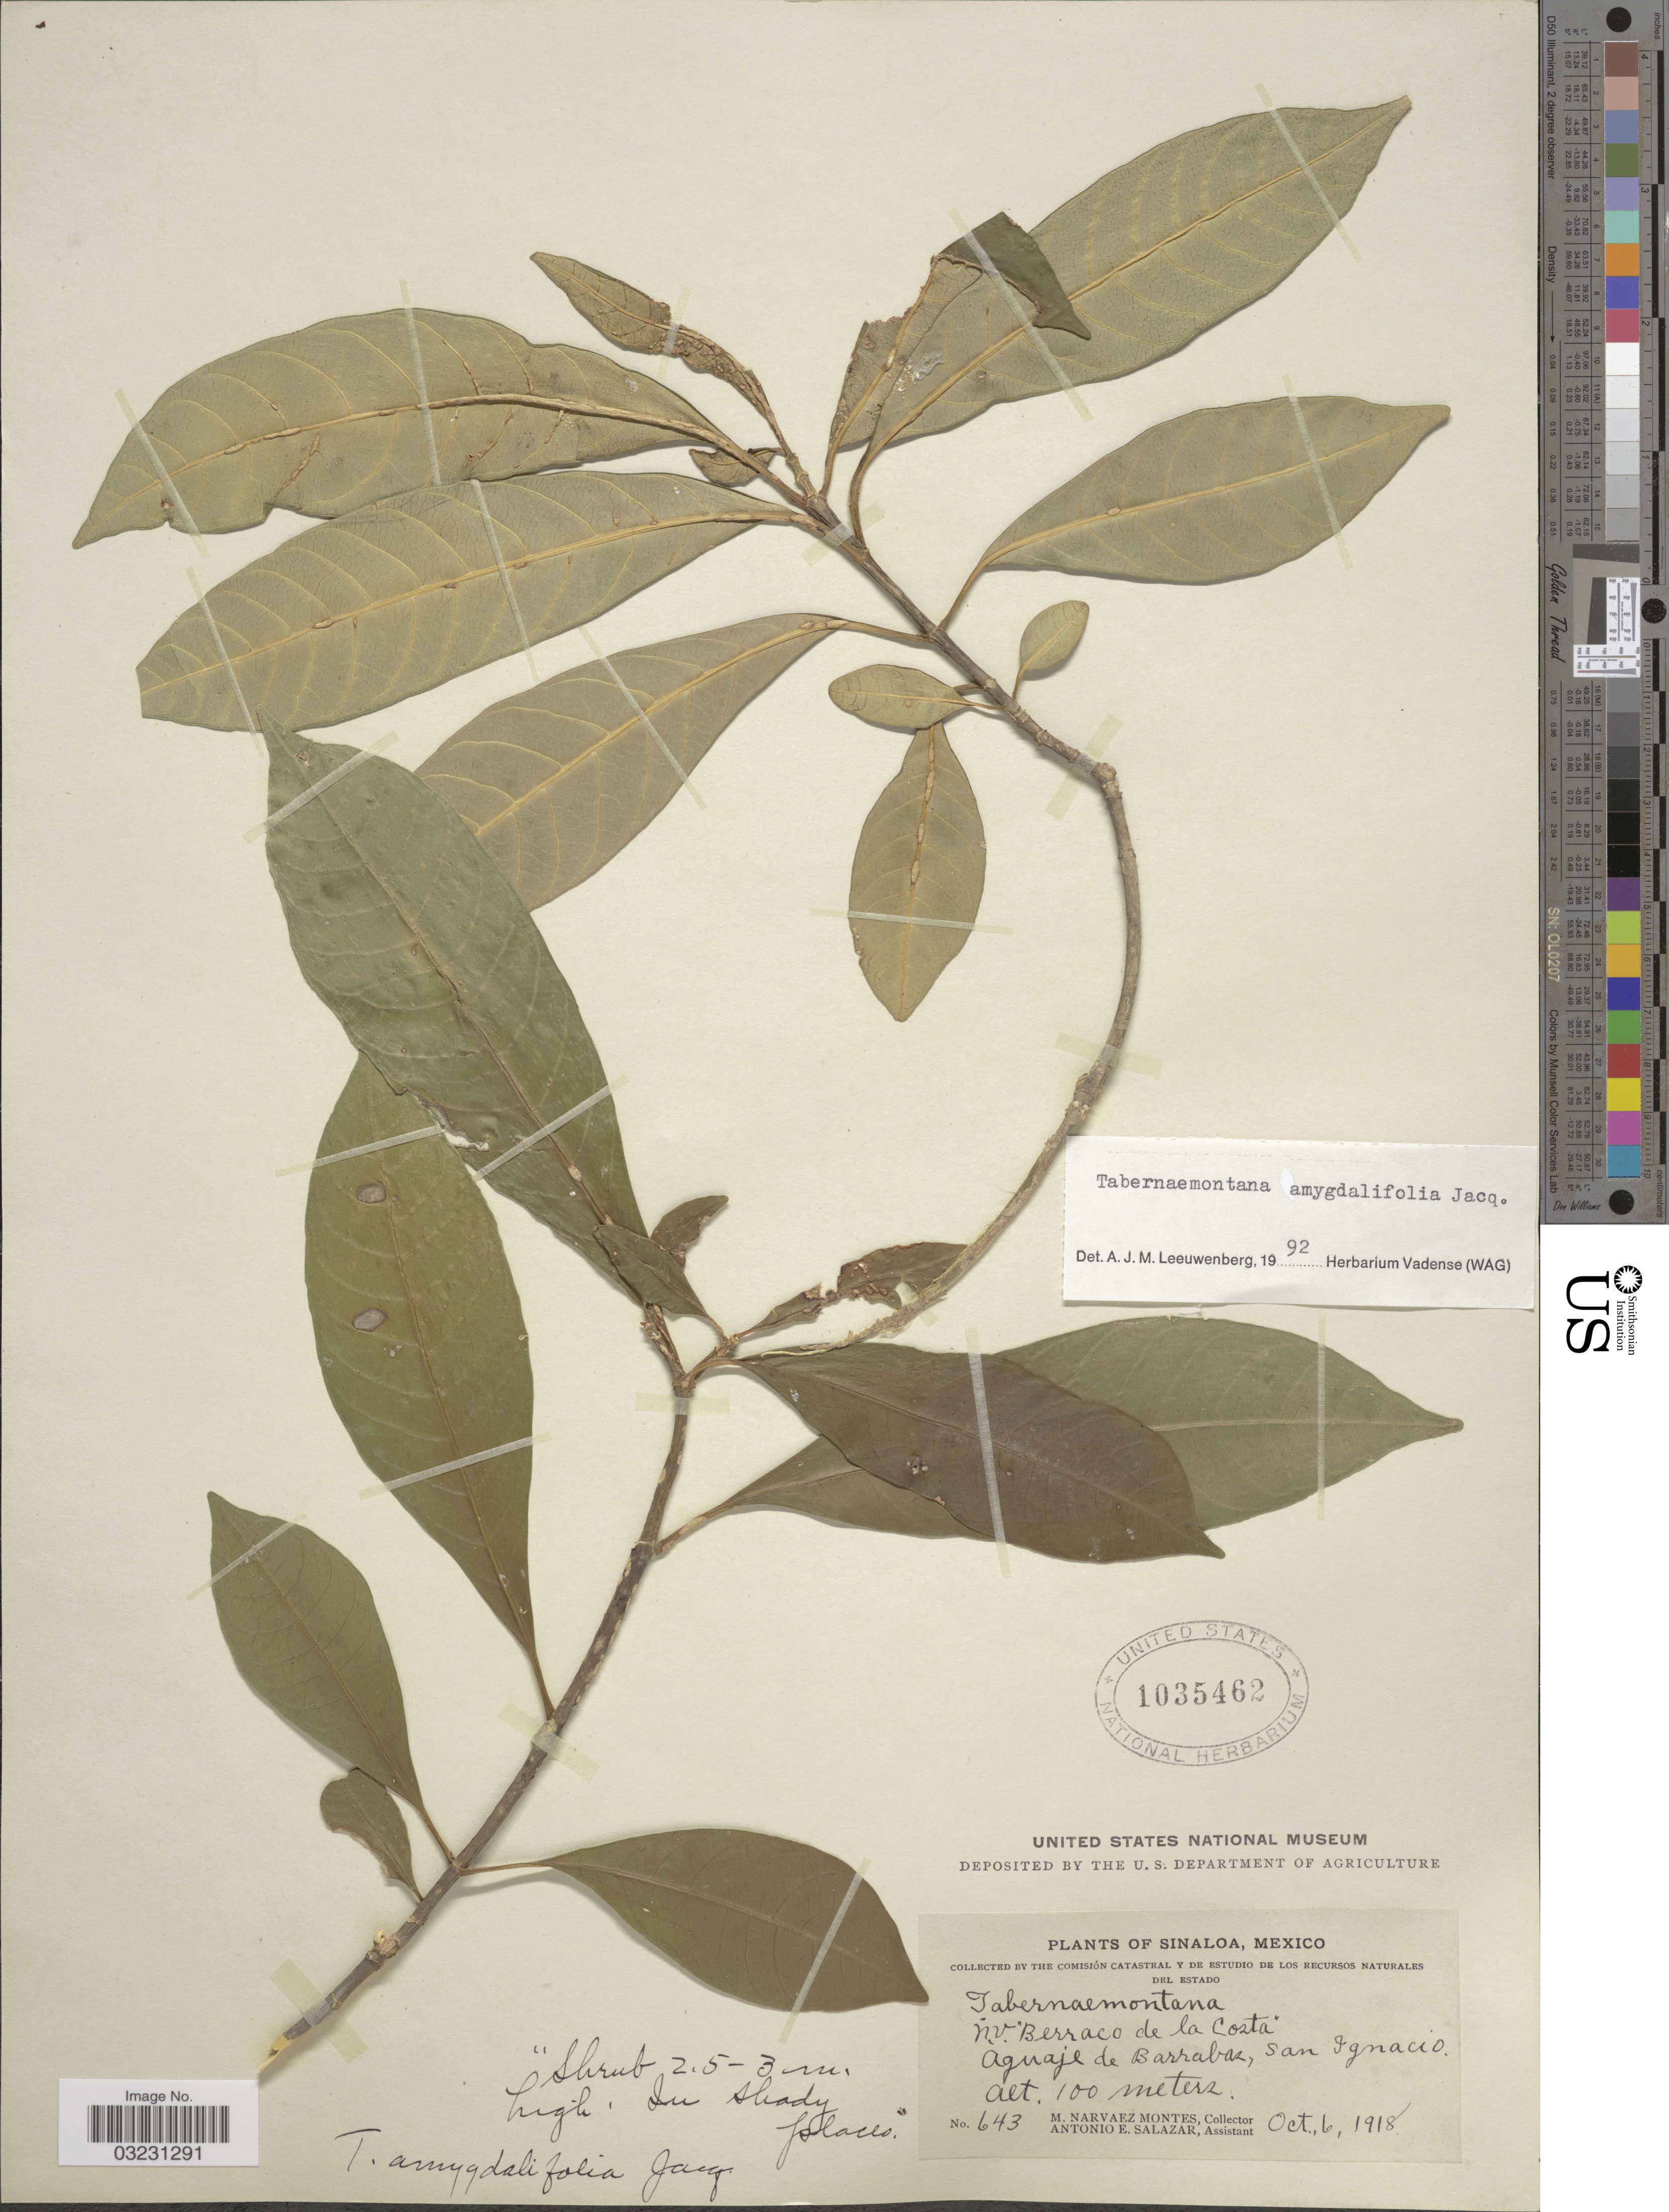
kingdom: Plantae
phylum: Tracheophyta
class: Magnoliopsida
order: Gentianales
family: Apocynaceae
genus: Tabernaemontana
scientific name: Tabernaemontana amygdalifolia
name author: Jacq.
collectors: M. Narvaez-Montes & A. E. Salazar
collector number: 643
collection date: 1918-10-06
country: Mexico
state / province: Sinaloa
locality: Aguaje de Barrabas, San Ignacio.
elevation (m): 100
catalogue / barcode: US 1035462